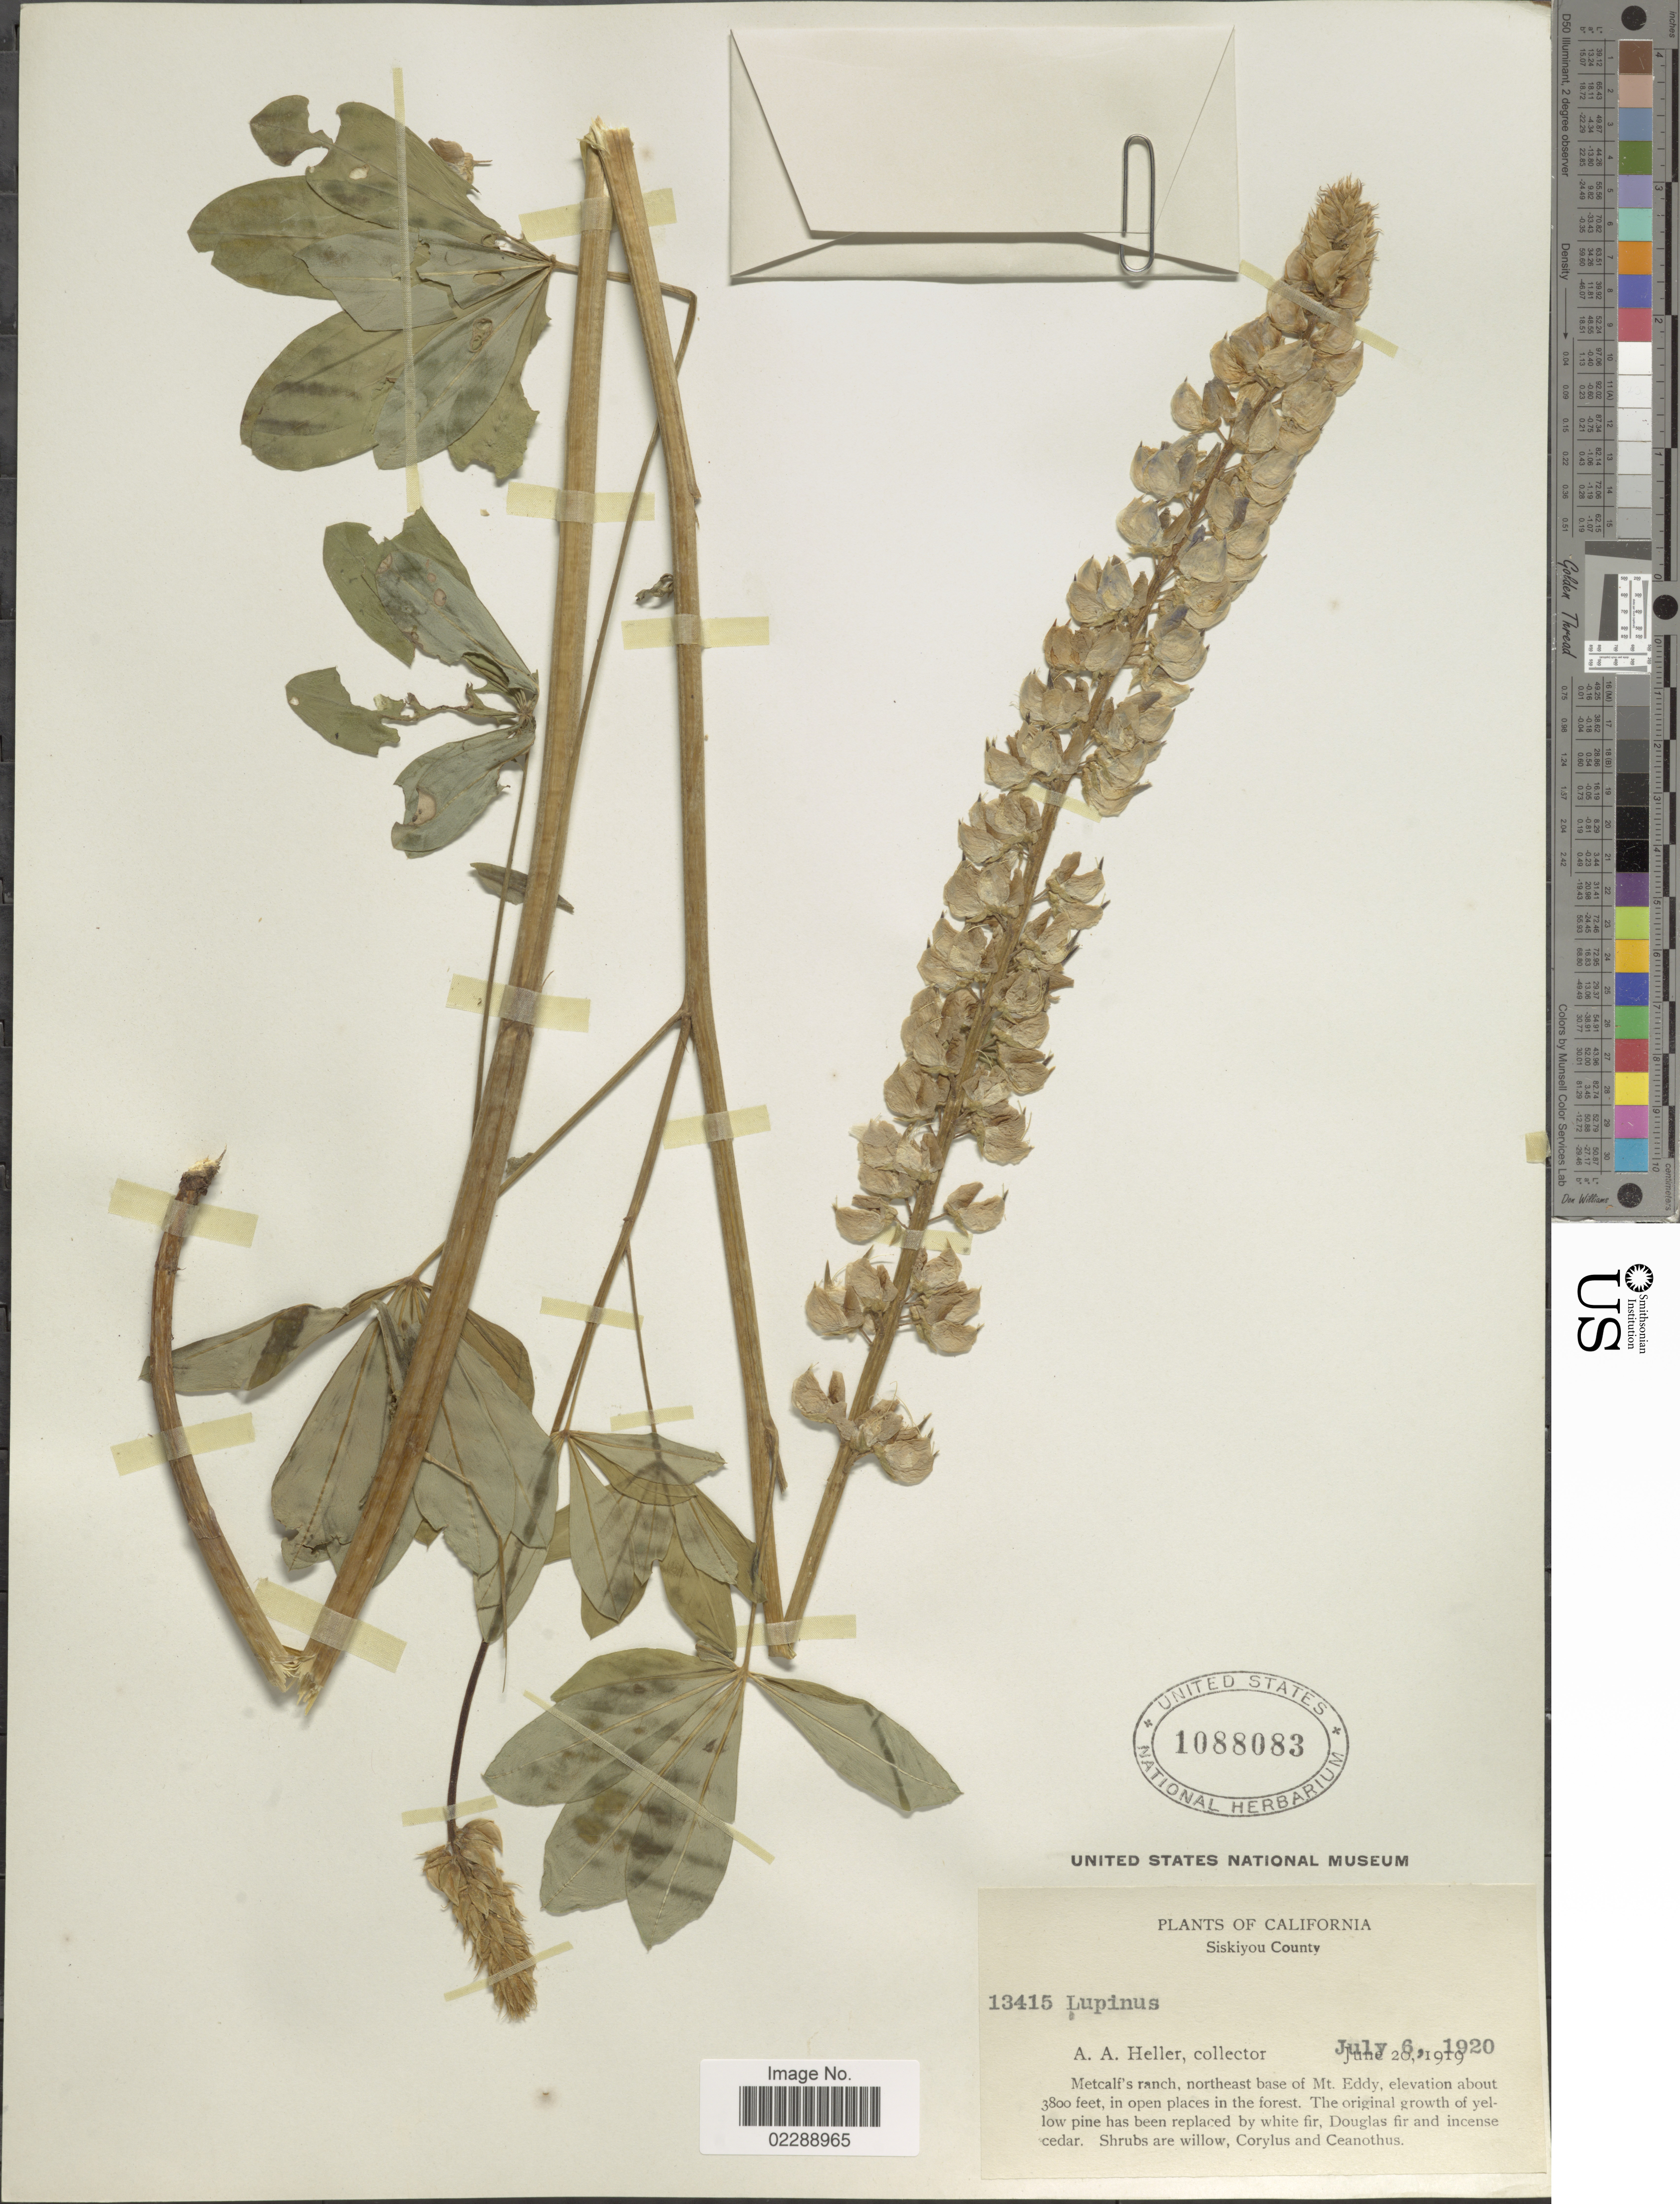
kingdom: Plantae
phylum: Tracheophyta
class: Magnoliopsida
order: Fabales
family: Fabaceae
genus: Lupinus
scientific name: Lupinus sp.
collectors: A. A. Heller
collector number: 13415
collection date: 1920-07-06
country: United States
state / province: California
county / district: Siskiyou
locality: Siskiyou County, Metcalf's ranch, northeast base of Mt. Eddy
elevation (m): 1158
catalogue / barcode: US 1088083